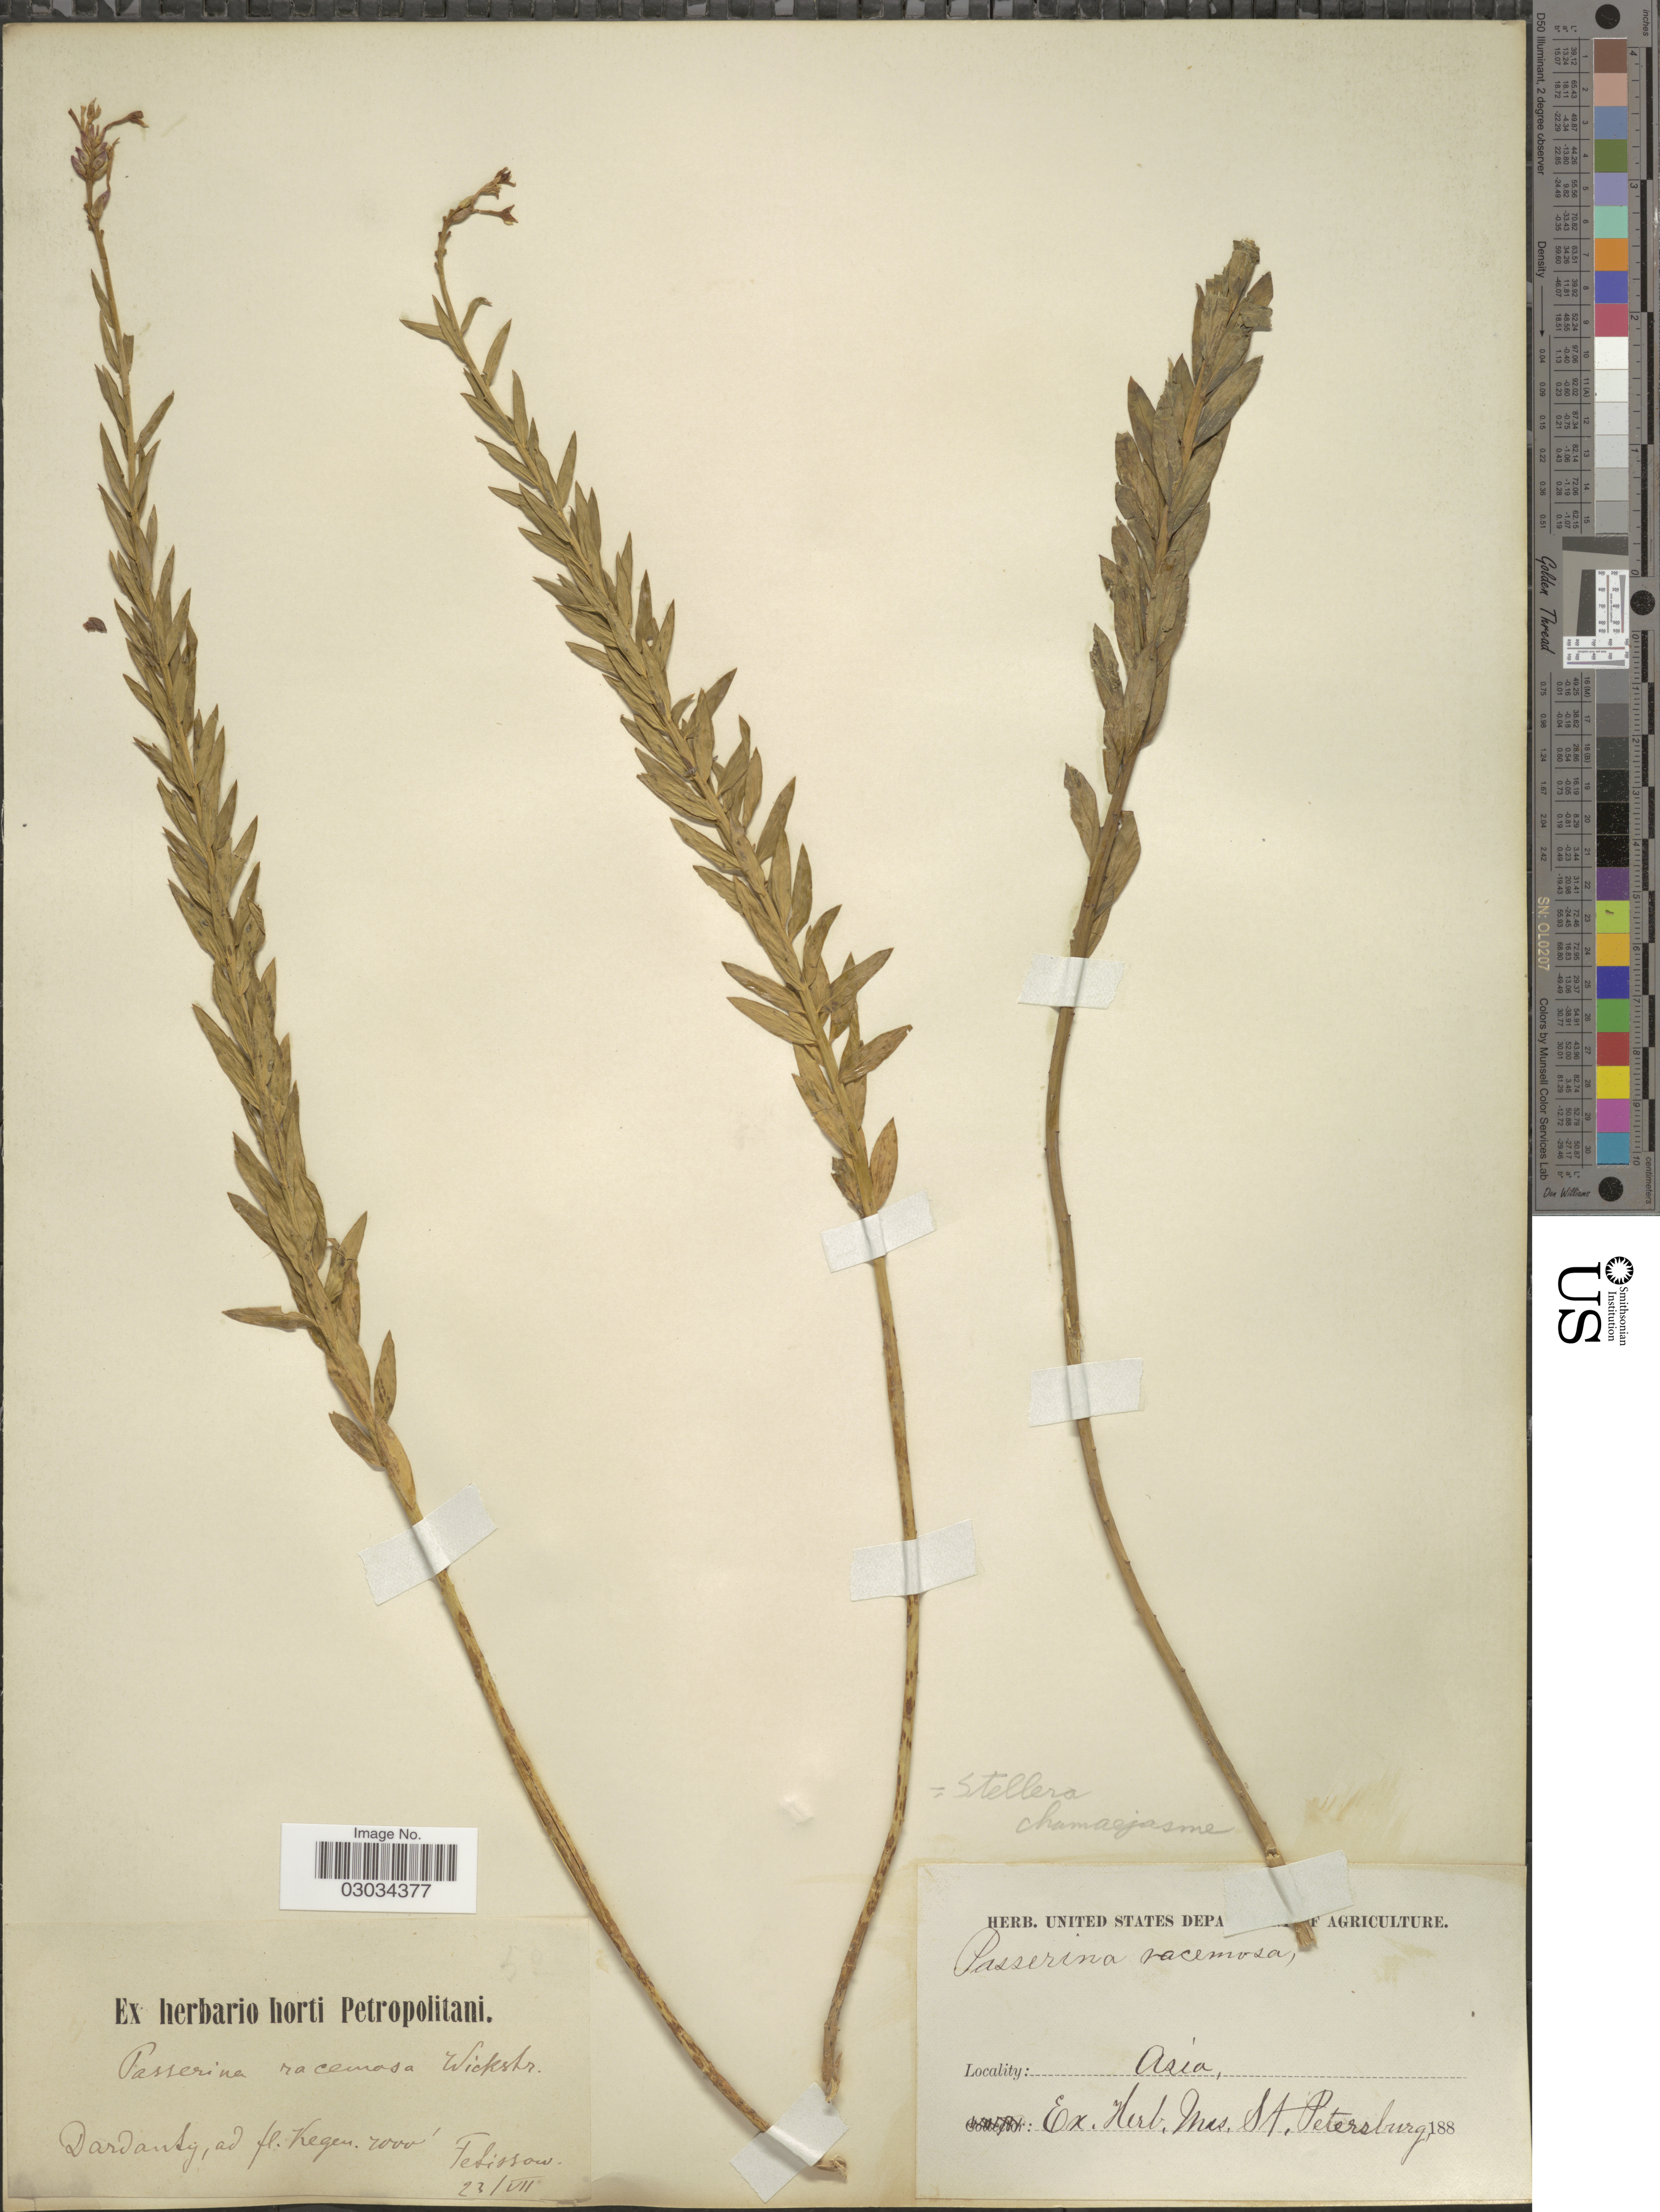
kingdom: Plantae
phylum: Tracheophyta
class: Magnoliopsida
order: Malvales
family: Thymelaeaceae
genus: Stellera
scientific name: Stellera chamaejasme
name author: L.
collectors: -. Fetissow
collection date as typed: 23/VII188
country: Kazakhstan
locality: Asia. Dardanty, ad fl. Kegen.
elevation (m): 2134